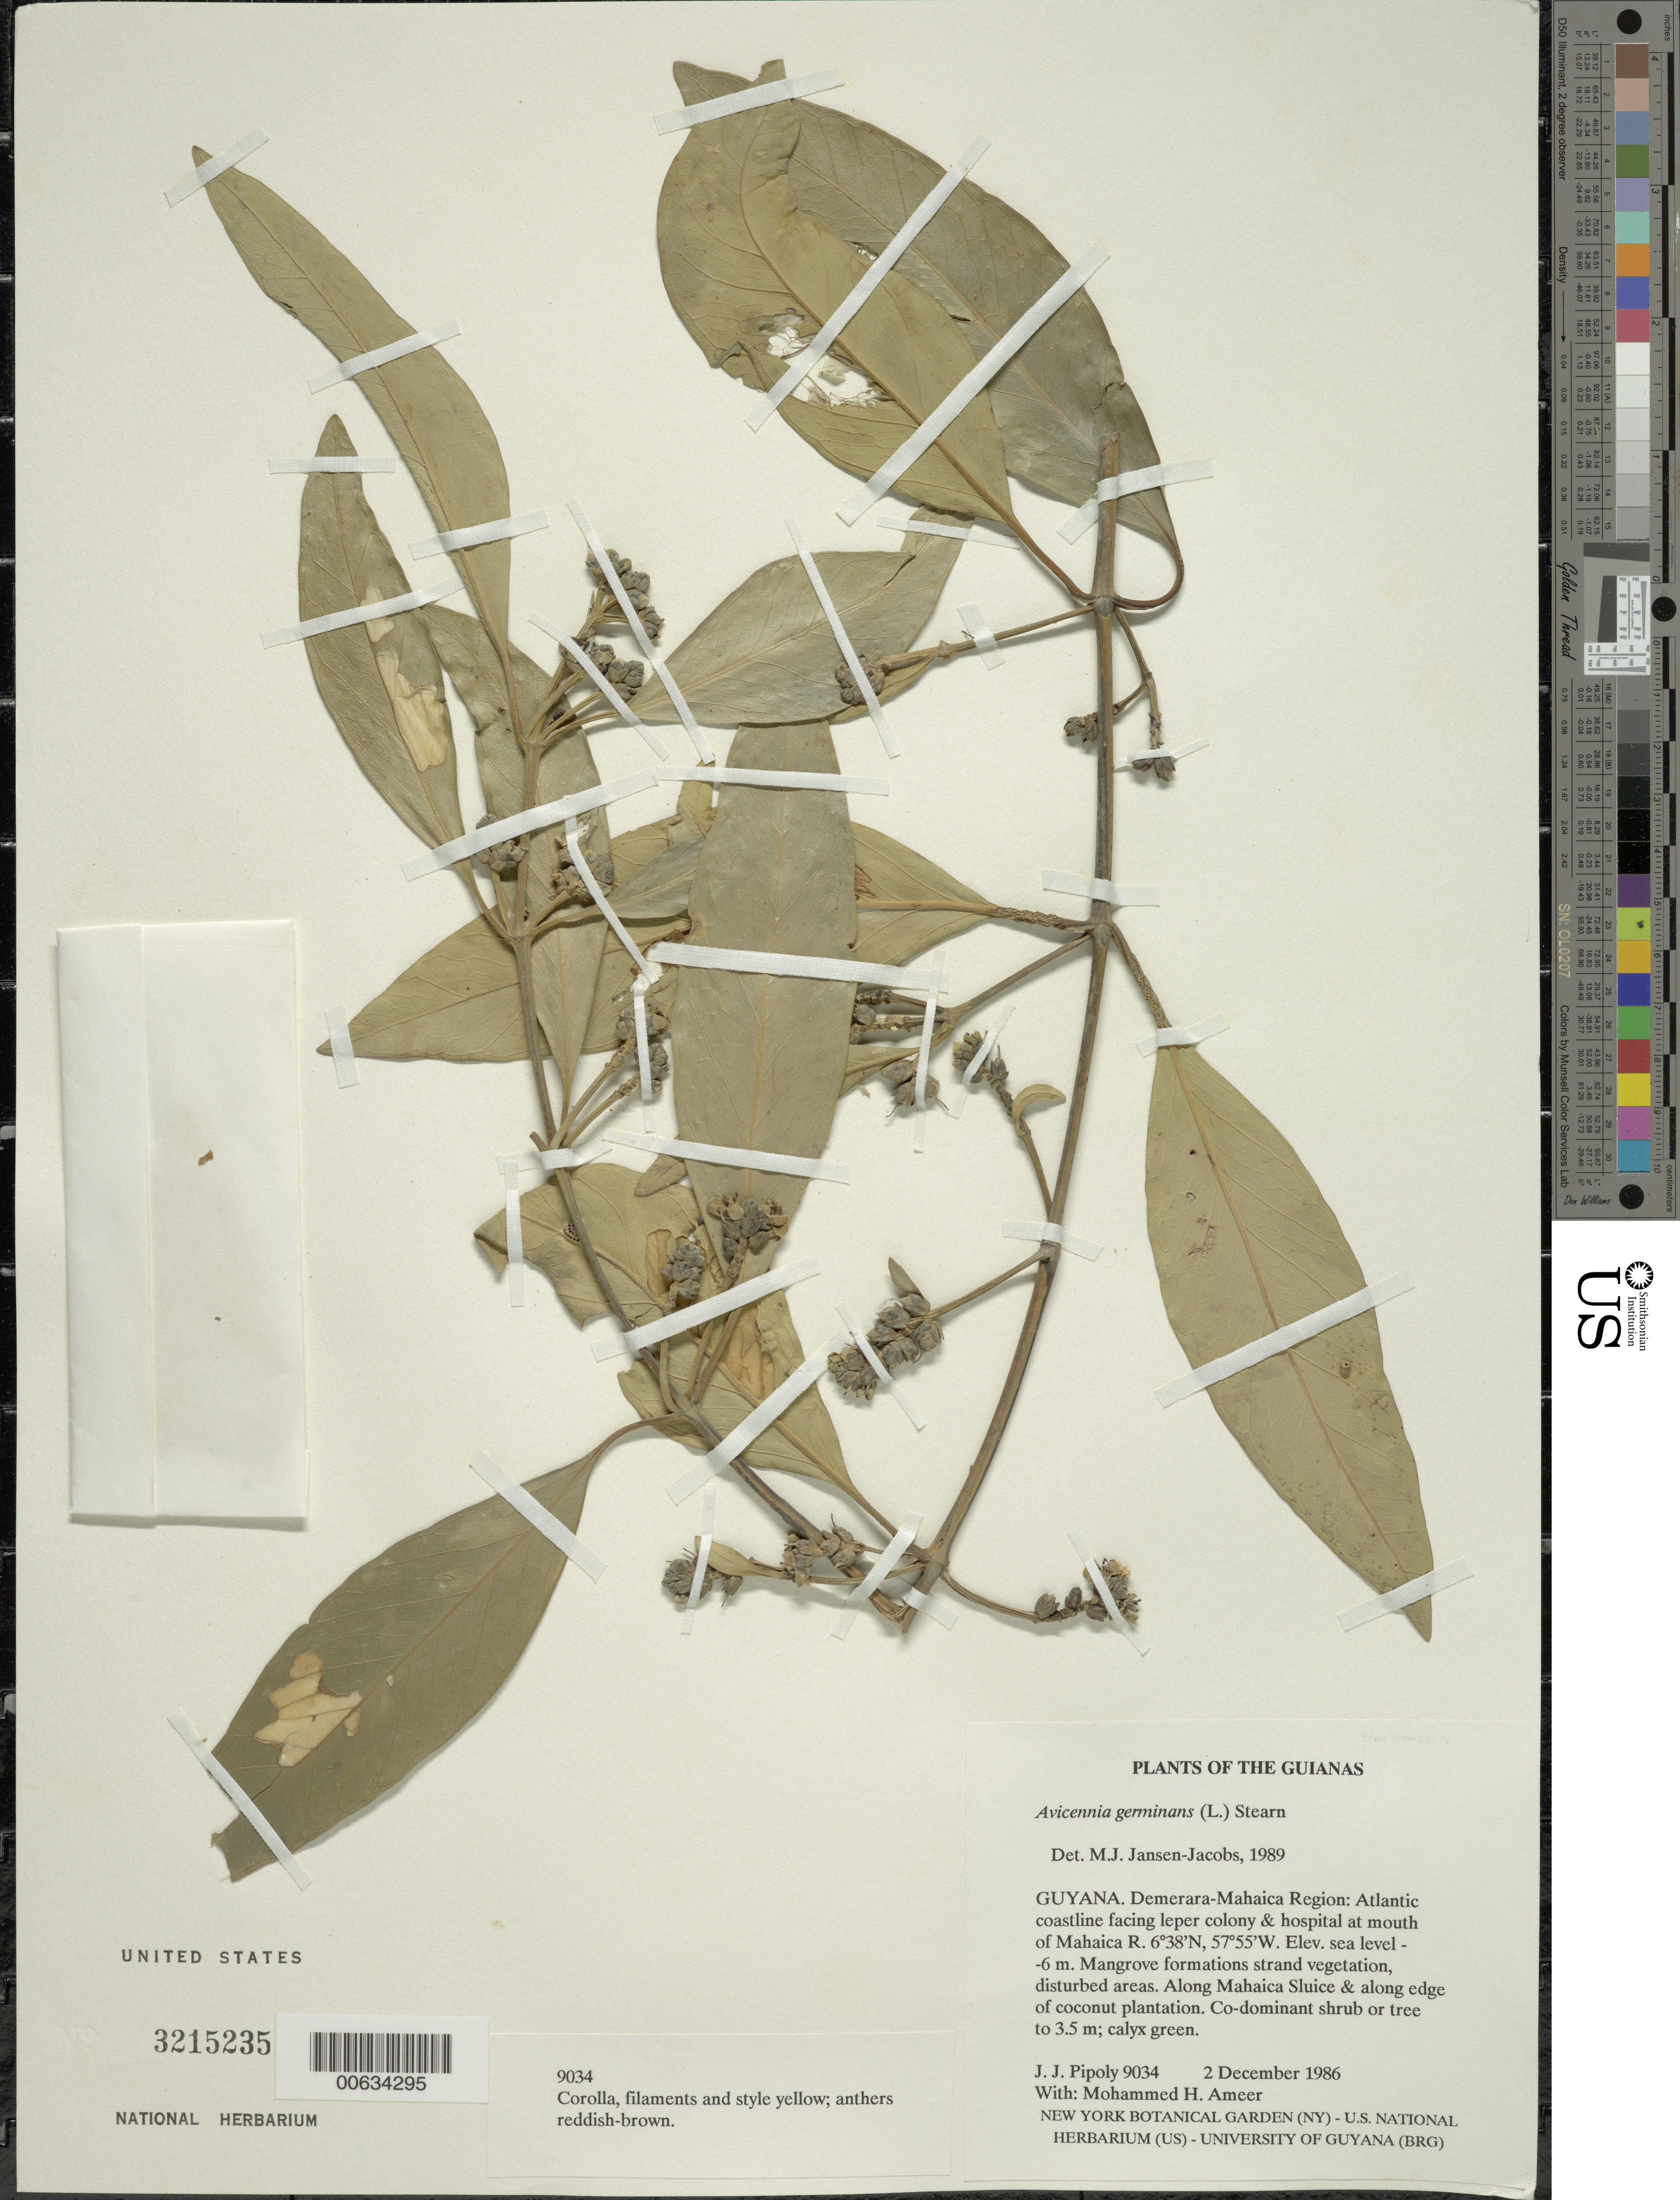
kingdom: Plantae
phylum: Tracheophyta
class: Magnoliopsida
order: Lamiales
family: Acanthaceae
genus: Avicennia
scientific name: Avicennia germinans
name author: (L.) L.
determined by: Jansen-Jacobs, M. J., (U), Nationaal Herbarium Nederland, Utrecht University branch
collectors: J. J. Pipoly & M. Ameer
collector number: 9034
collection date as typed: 2 December 1986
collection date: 1986-12-02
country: Guyana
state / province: Demerara-Mahaica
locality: Atlantic coastline facing leper colony & hospital at mouth of Mahaica R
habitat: Mangrove formations strand vegetation, disturbed areas. Along Mahaica Sluice & along edge of coconut plantation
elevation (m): -6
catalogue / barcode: US 3215235